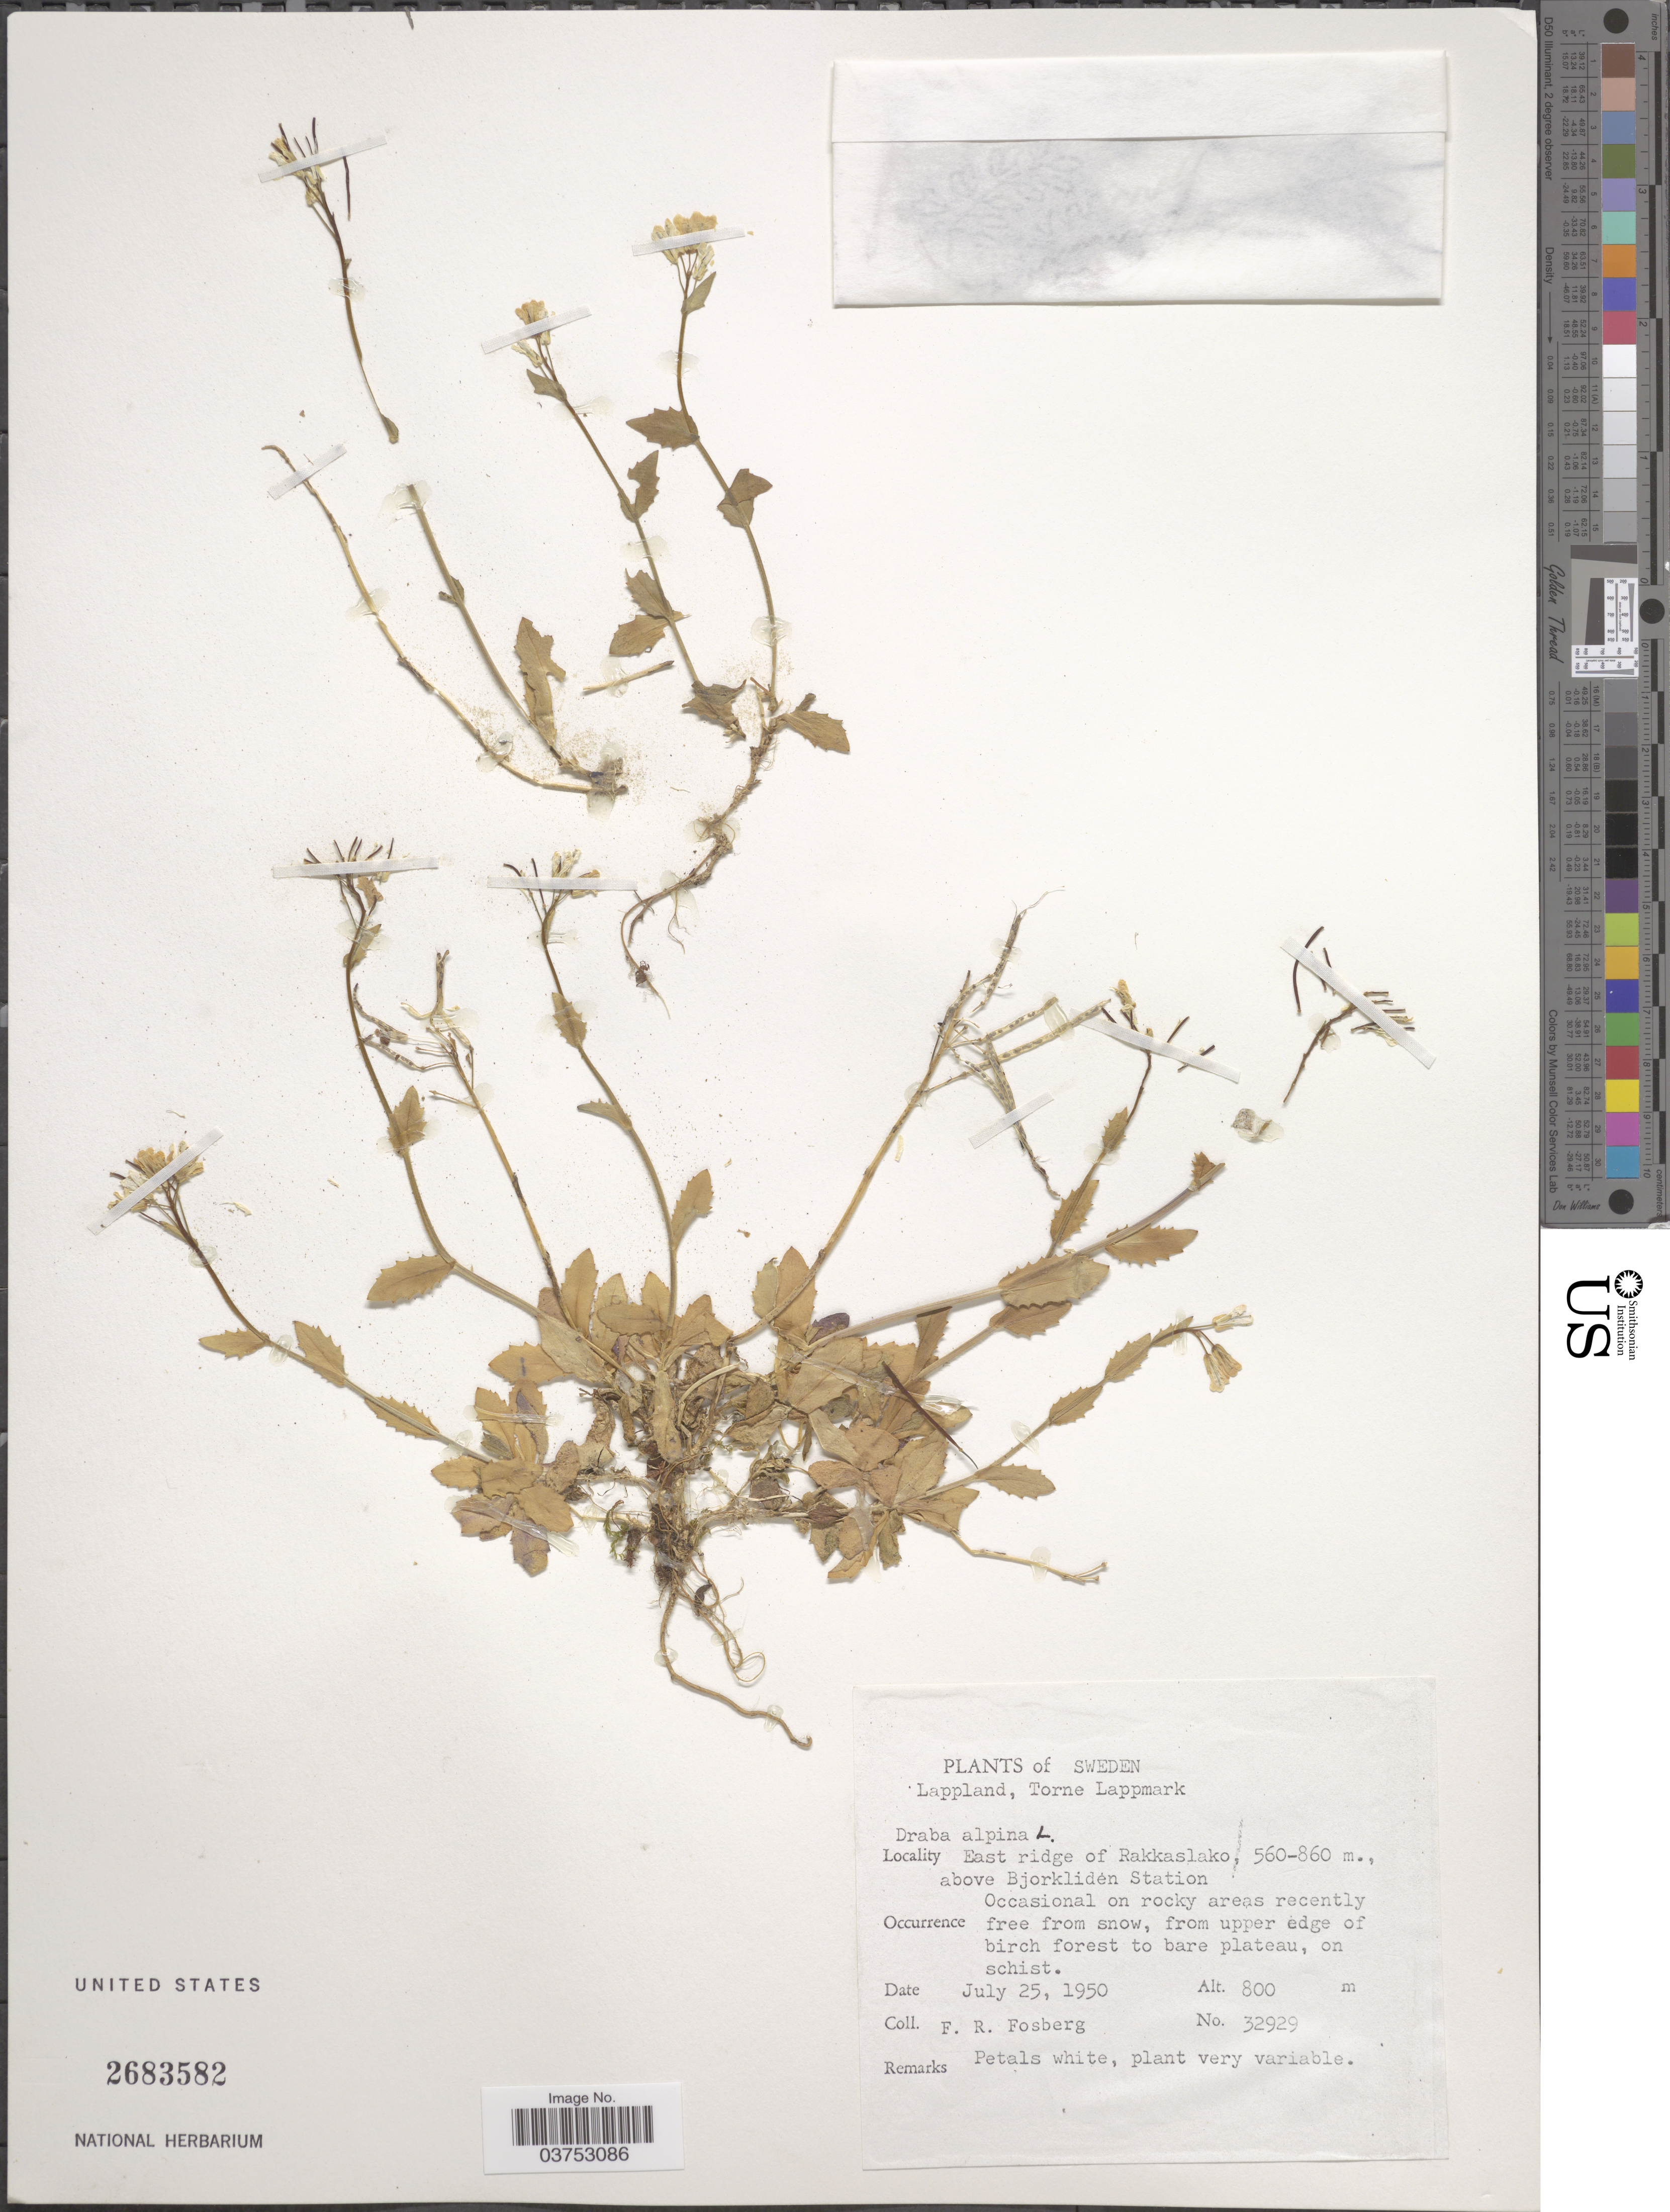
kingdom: Plantae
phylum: Tracheophyta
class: Magnoliopsida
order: Brassicales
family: Brassicaceae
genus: Draba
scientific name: Draba alpina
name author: L.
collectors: F. R. Fosberg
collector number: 32929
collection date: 1950-07-25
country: Sweden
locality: Lappland, Torne Lappmark. East ridge of Rakkaslako, above Bjorkliden Station.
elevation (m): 800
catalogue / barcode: US 2683582